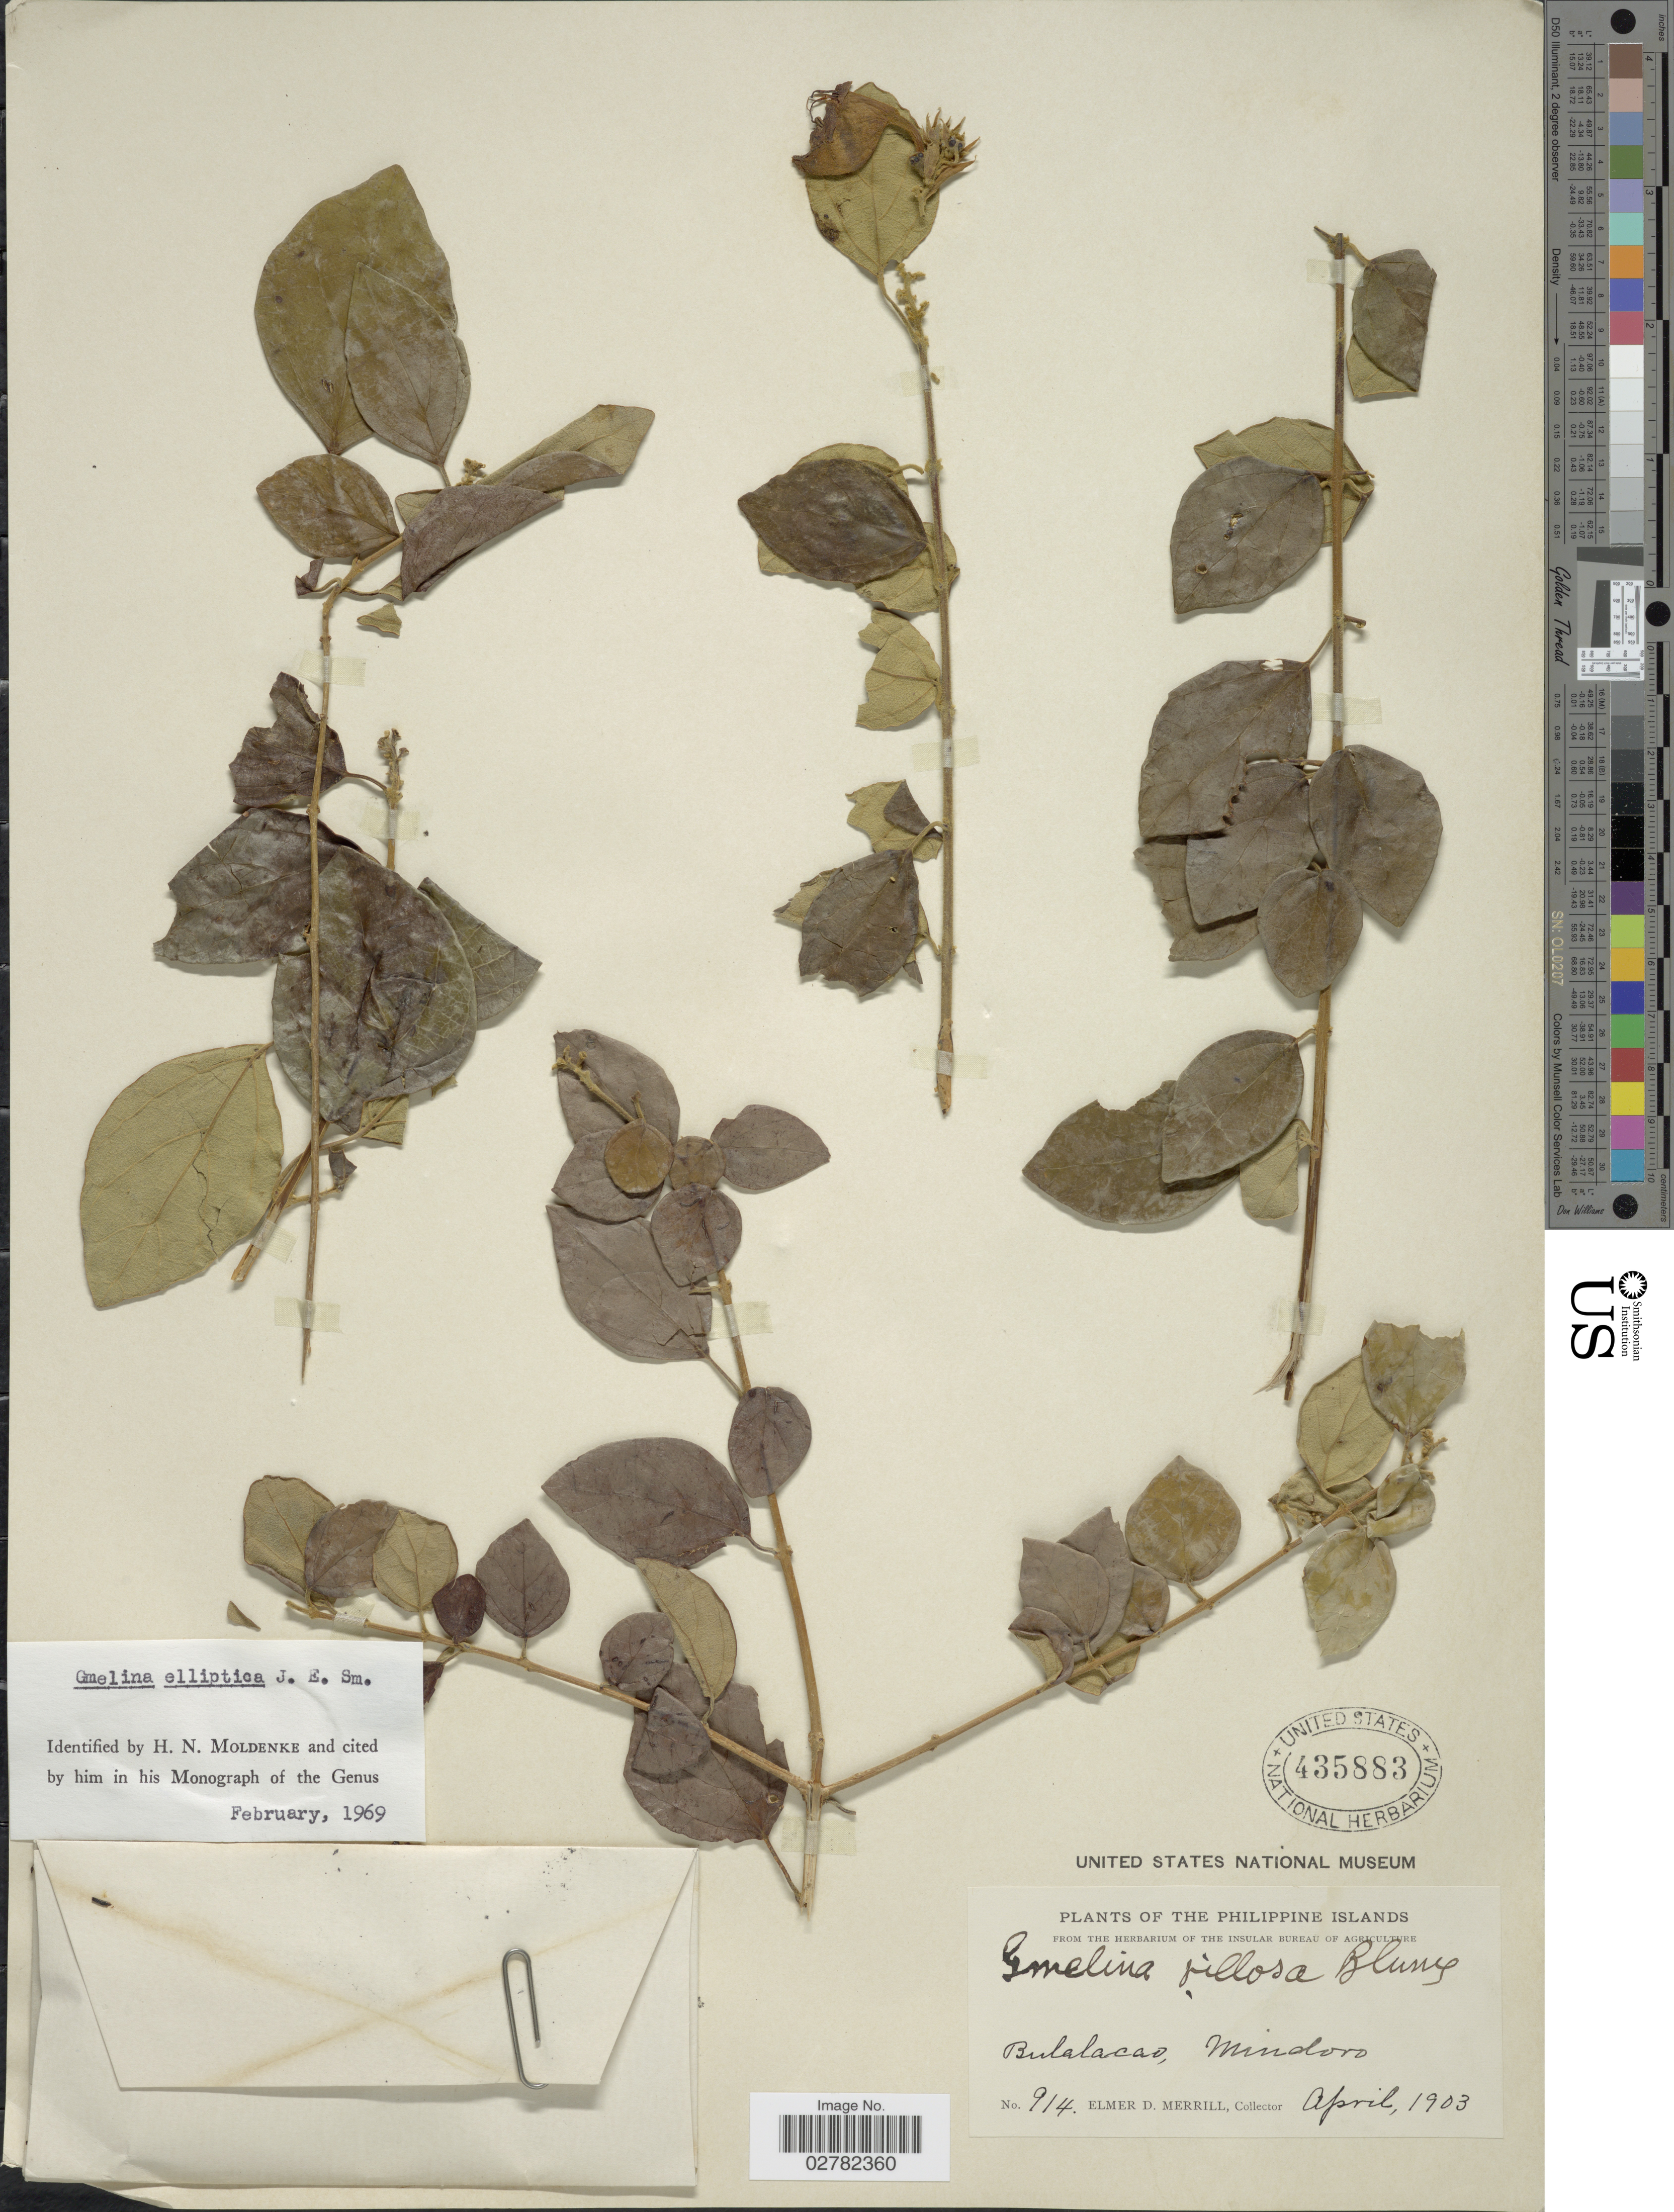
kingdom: Plantae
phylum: Tracheophyta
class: Magnoliopsida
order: Lamiales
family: Lamiaceae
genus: Gmelina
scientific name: Gmelina elliptica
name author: Sm.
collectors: E. D. Merrill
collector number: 914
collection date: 1903-04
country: Philippines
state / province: Mimaropa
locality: Bulalacao, Mindoro.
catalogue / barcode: US 435883